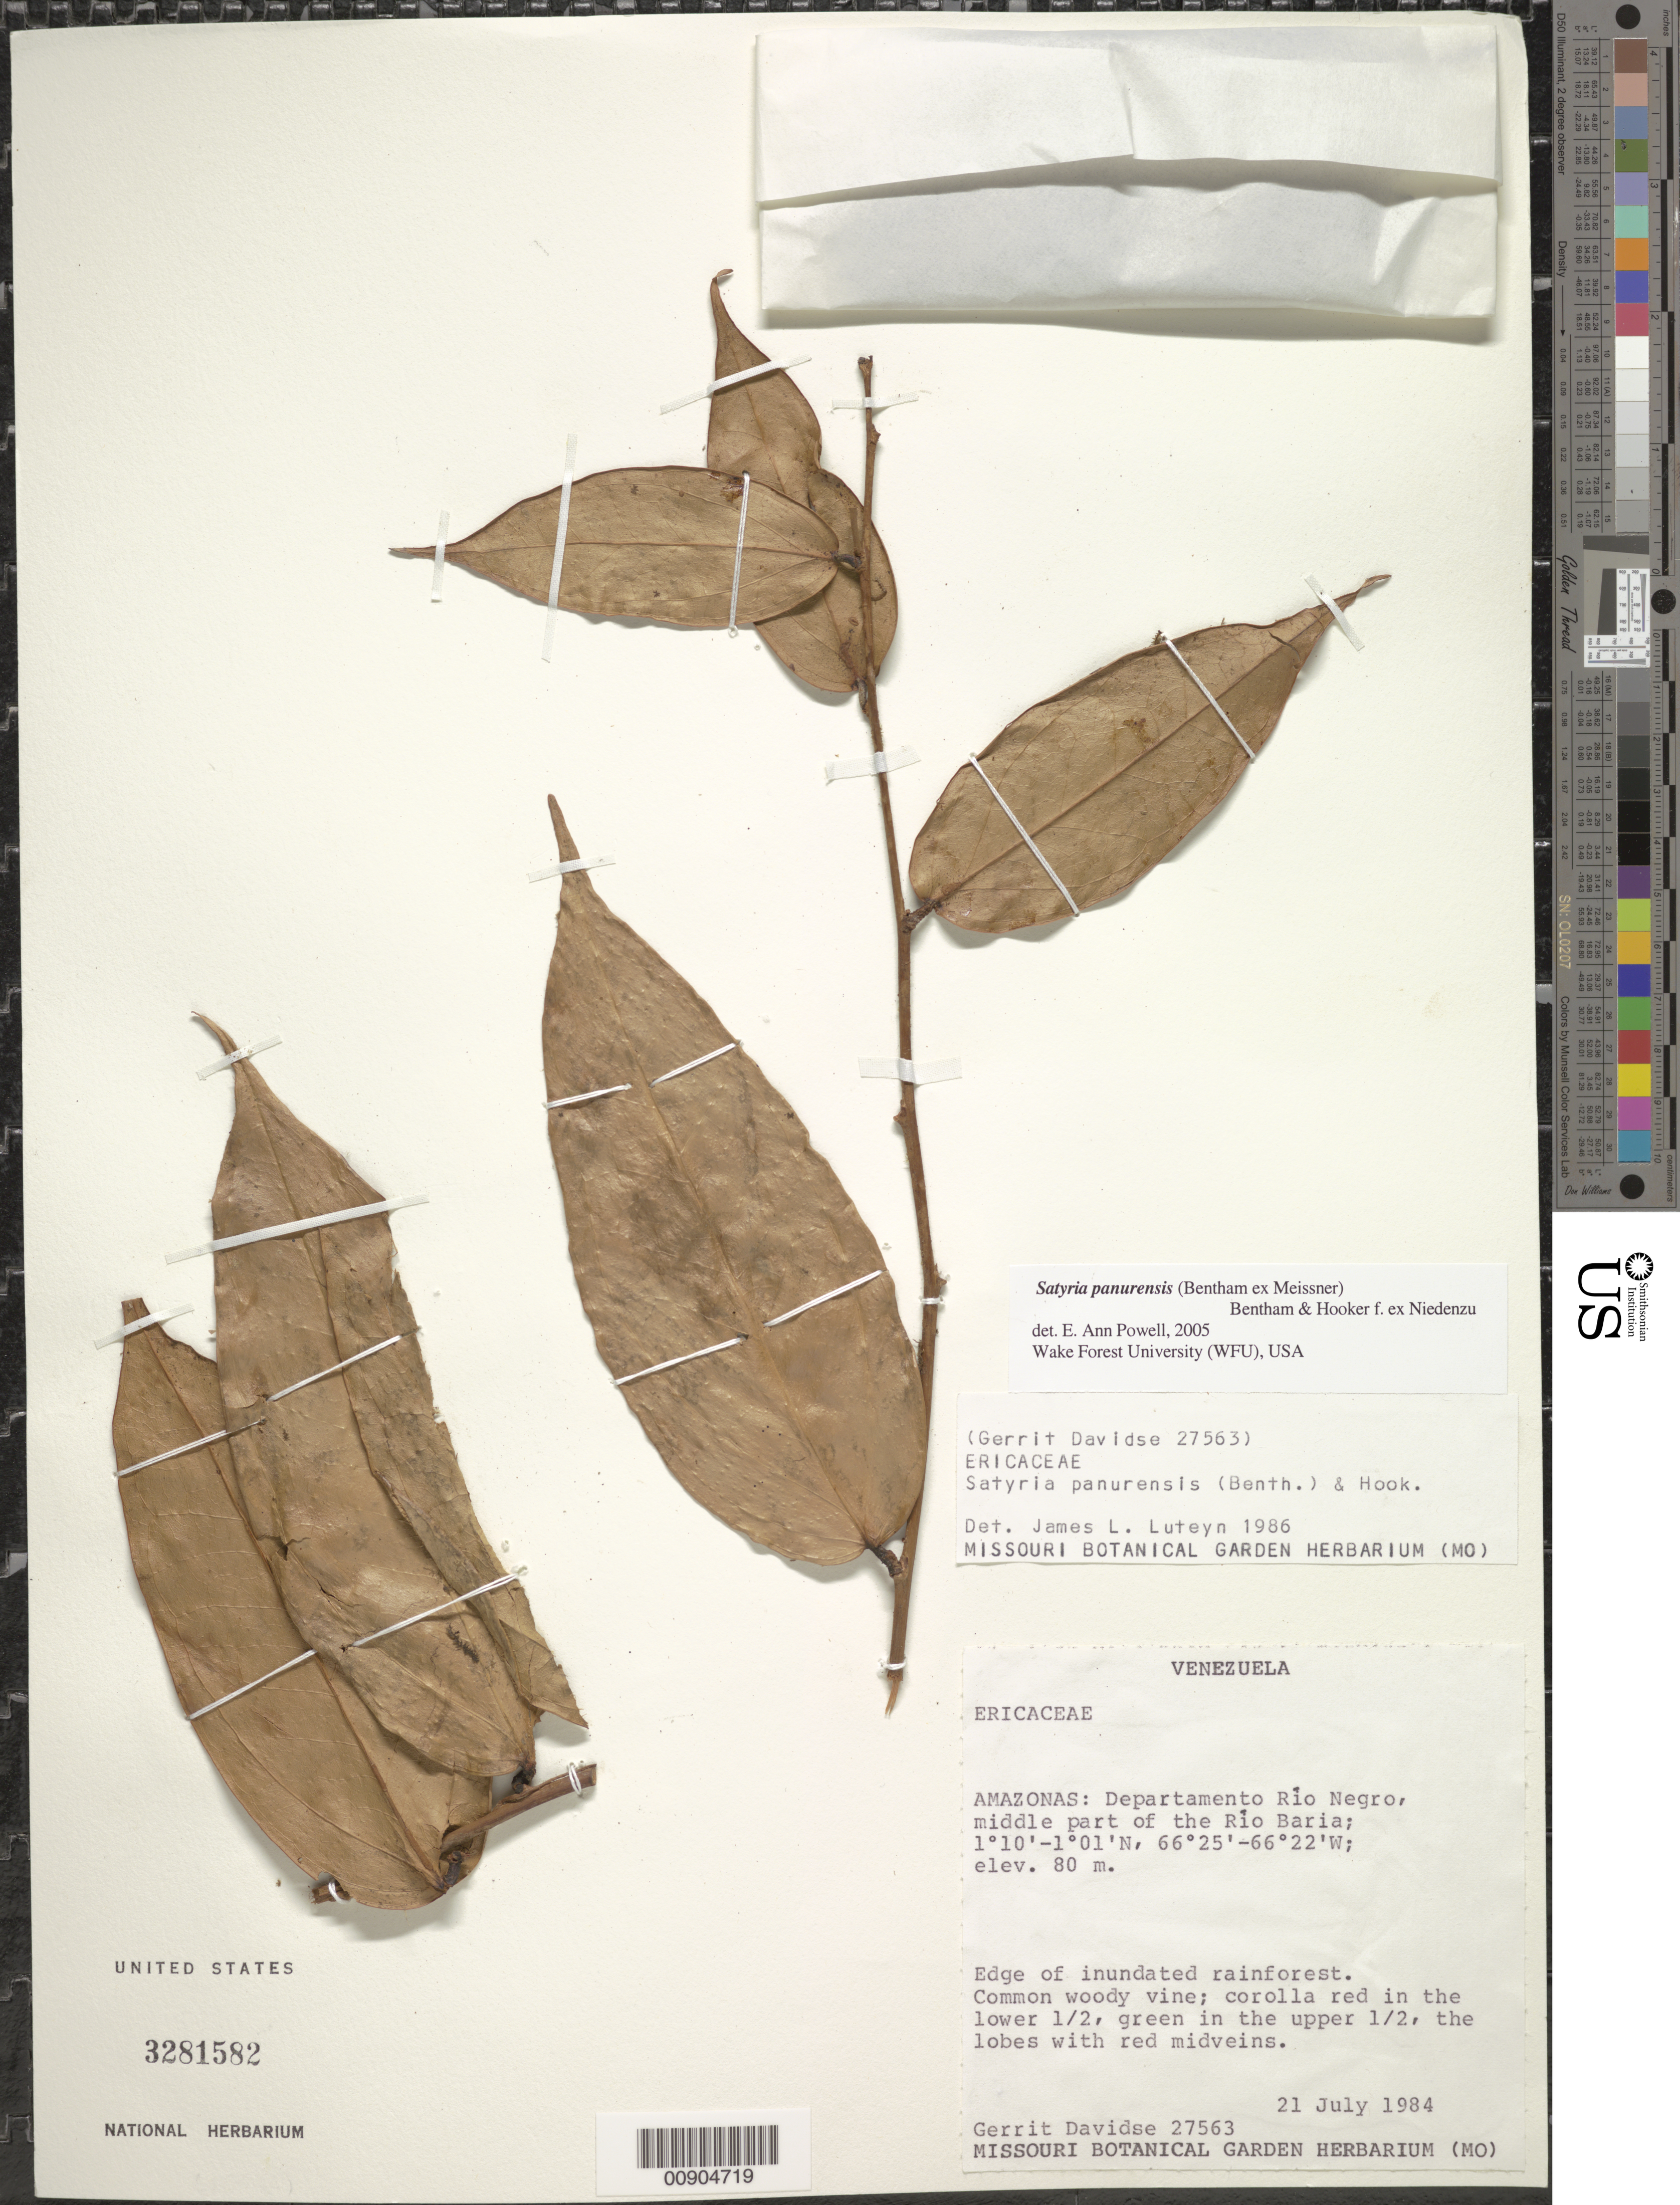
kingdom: Plantae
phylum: Tracheophyta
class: Magnoliopsida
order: Ericales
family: Ericaceae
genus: Satyria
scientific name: Satyria panurensis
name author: (Benth. ex Meisn.) Benth. & Hook. f. ex Nied.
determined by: Powell, E. A.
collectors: G. Davidse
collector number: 27563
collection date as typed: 21-Jul-84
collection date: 1984-07-21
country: Venezuela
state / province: Amazonas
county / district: Río Negro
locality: Río Baria, middle part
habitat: Edge of inundated rainforest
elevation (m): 80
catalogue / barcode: US 3281582